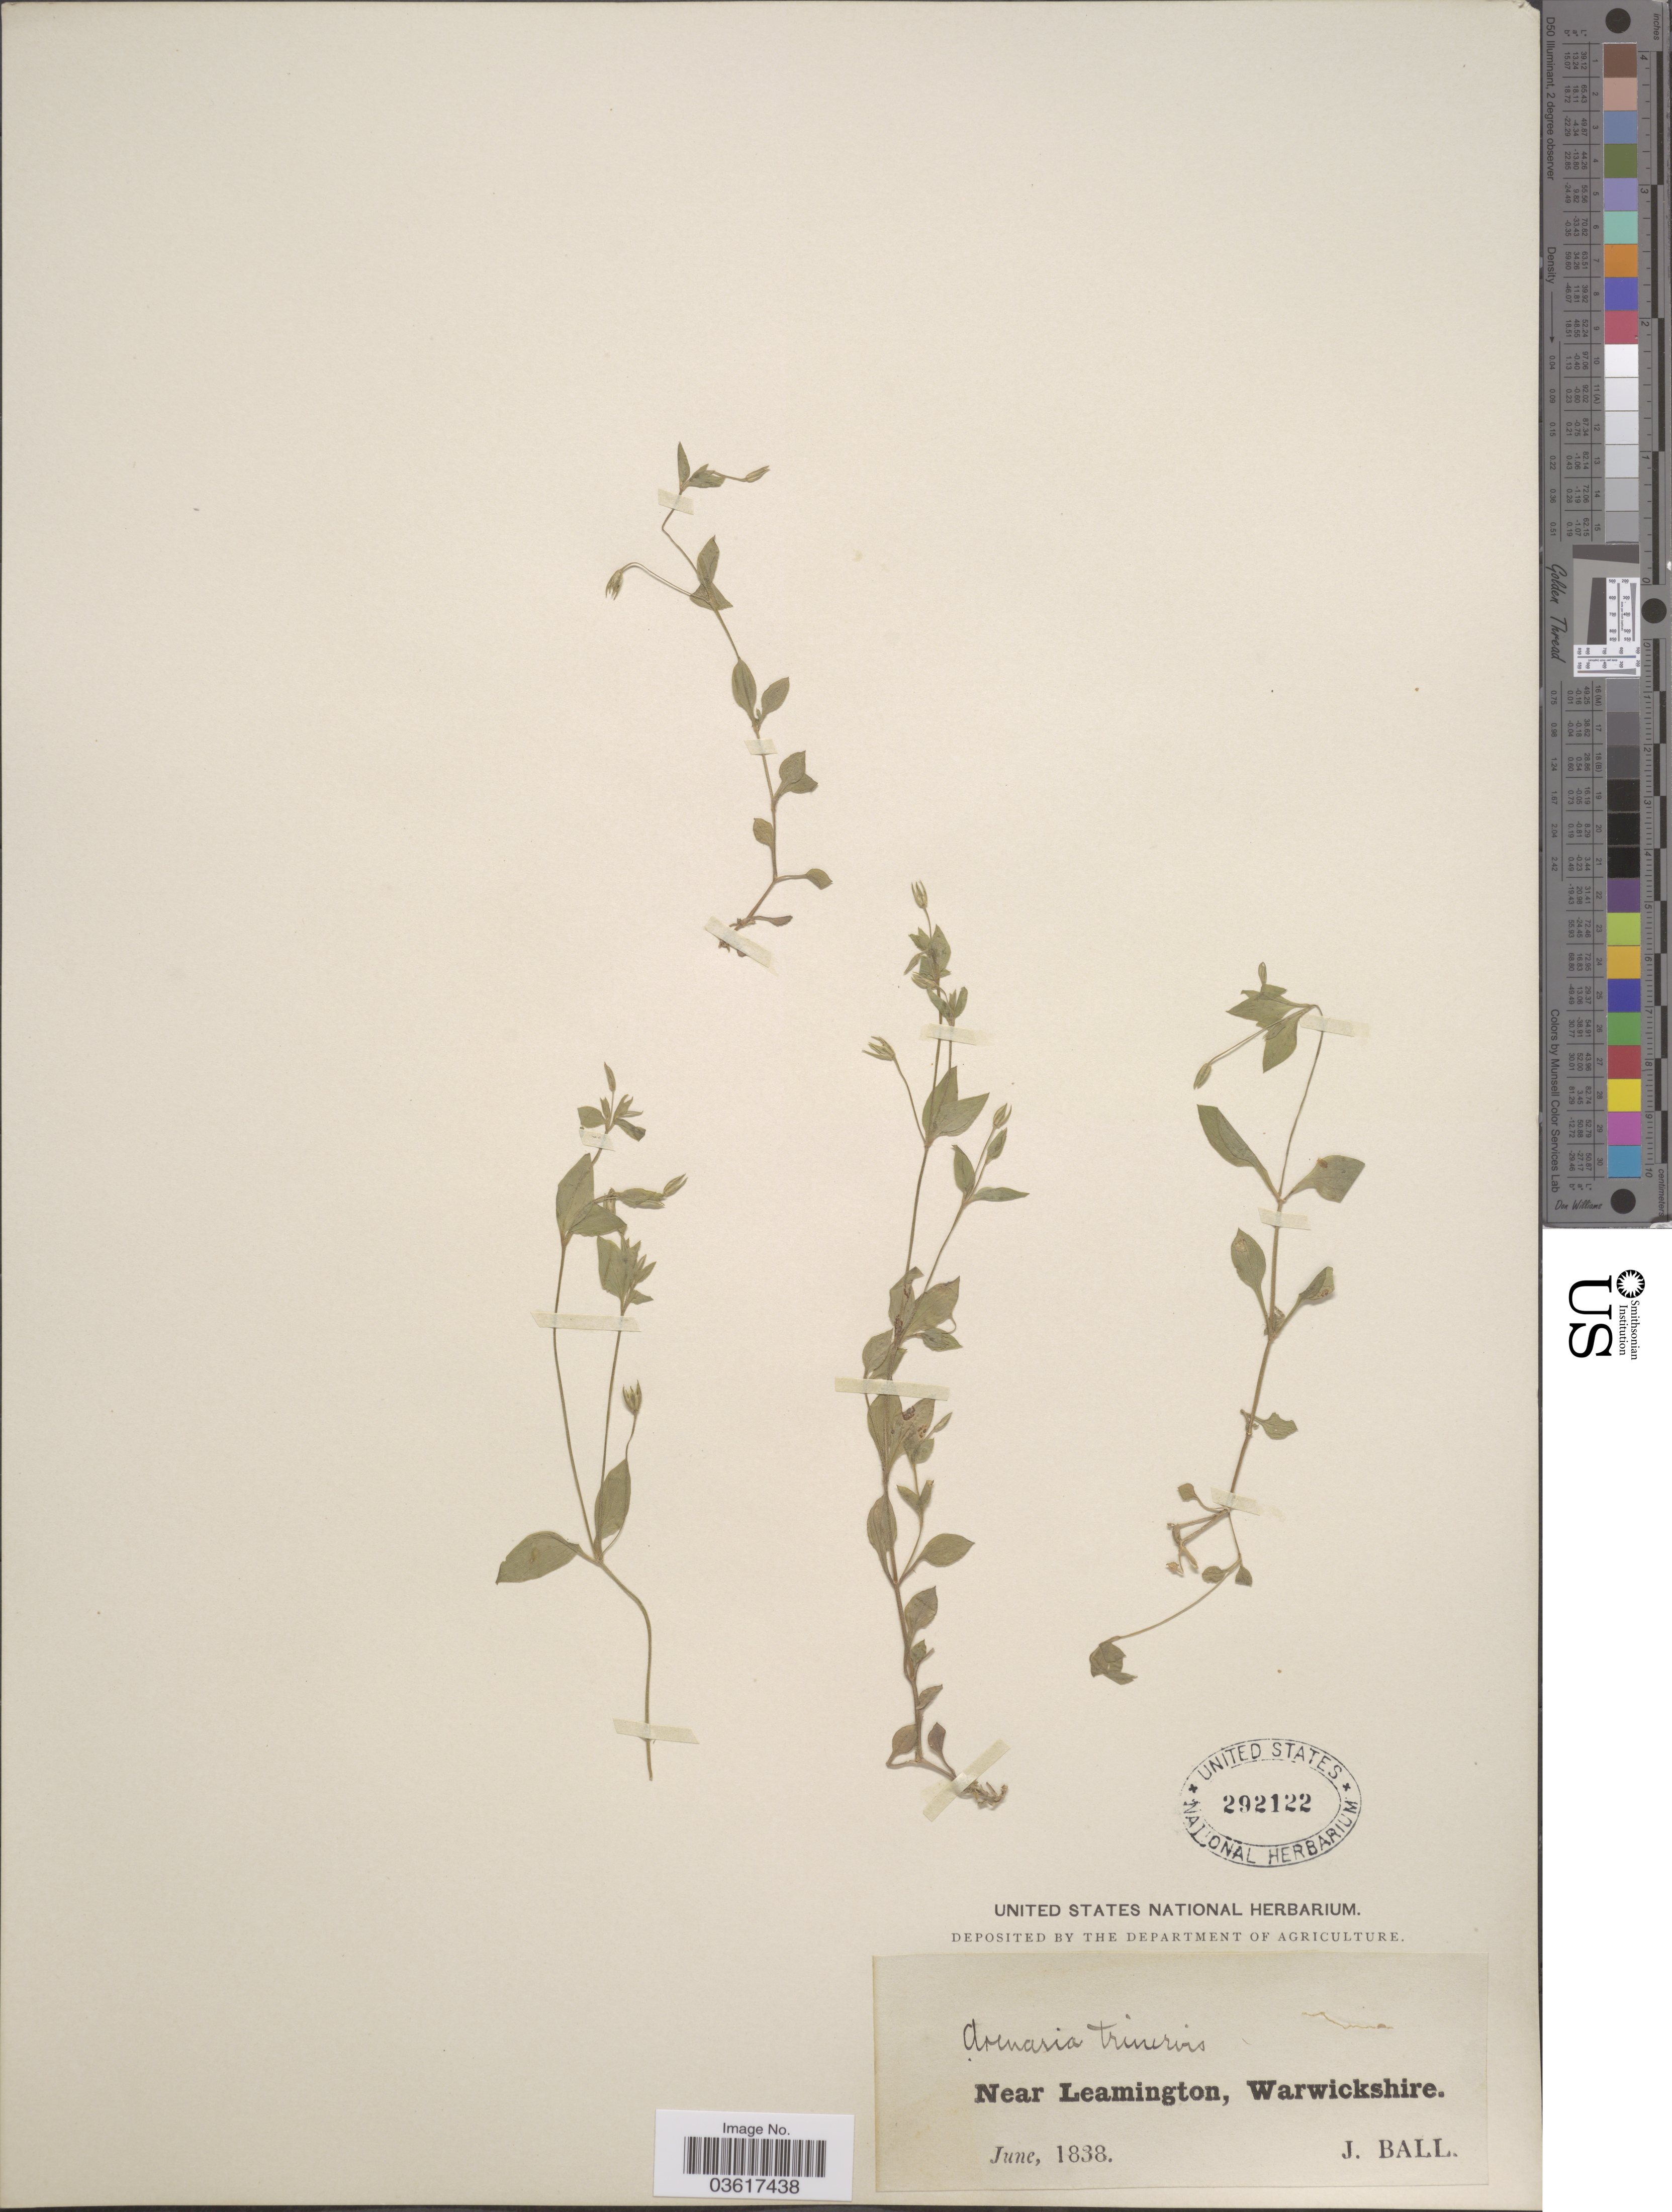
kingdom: Plantae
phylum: Tracheophyta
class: Magnoliopsida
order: Caryophyllales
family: Caryophyllaceae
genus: Moehringia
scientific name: Moehringia trinervia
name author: (L.) Clairv.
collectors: J. Ball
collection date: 1838-06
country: United Kingdom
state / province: England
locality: Near Leamington, Warwickshire.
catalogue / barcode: US 292122